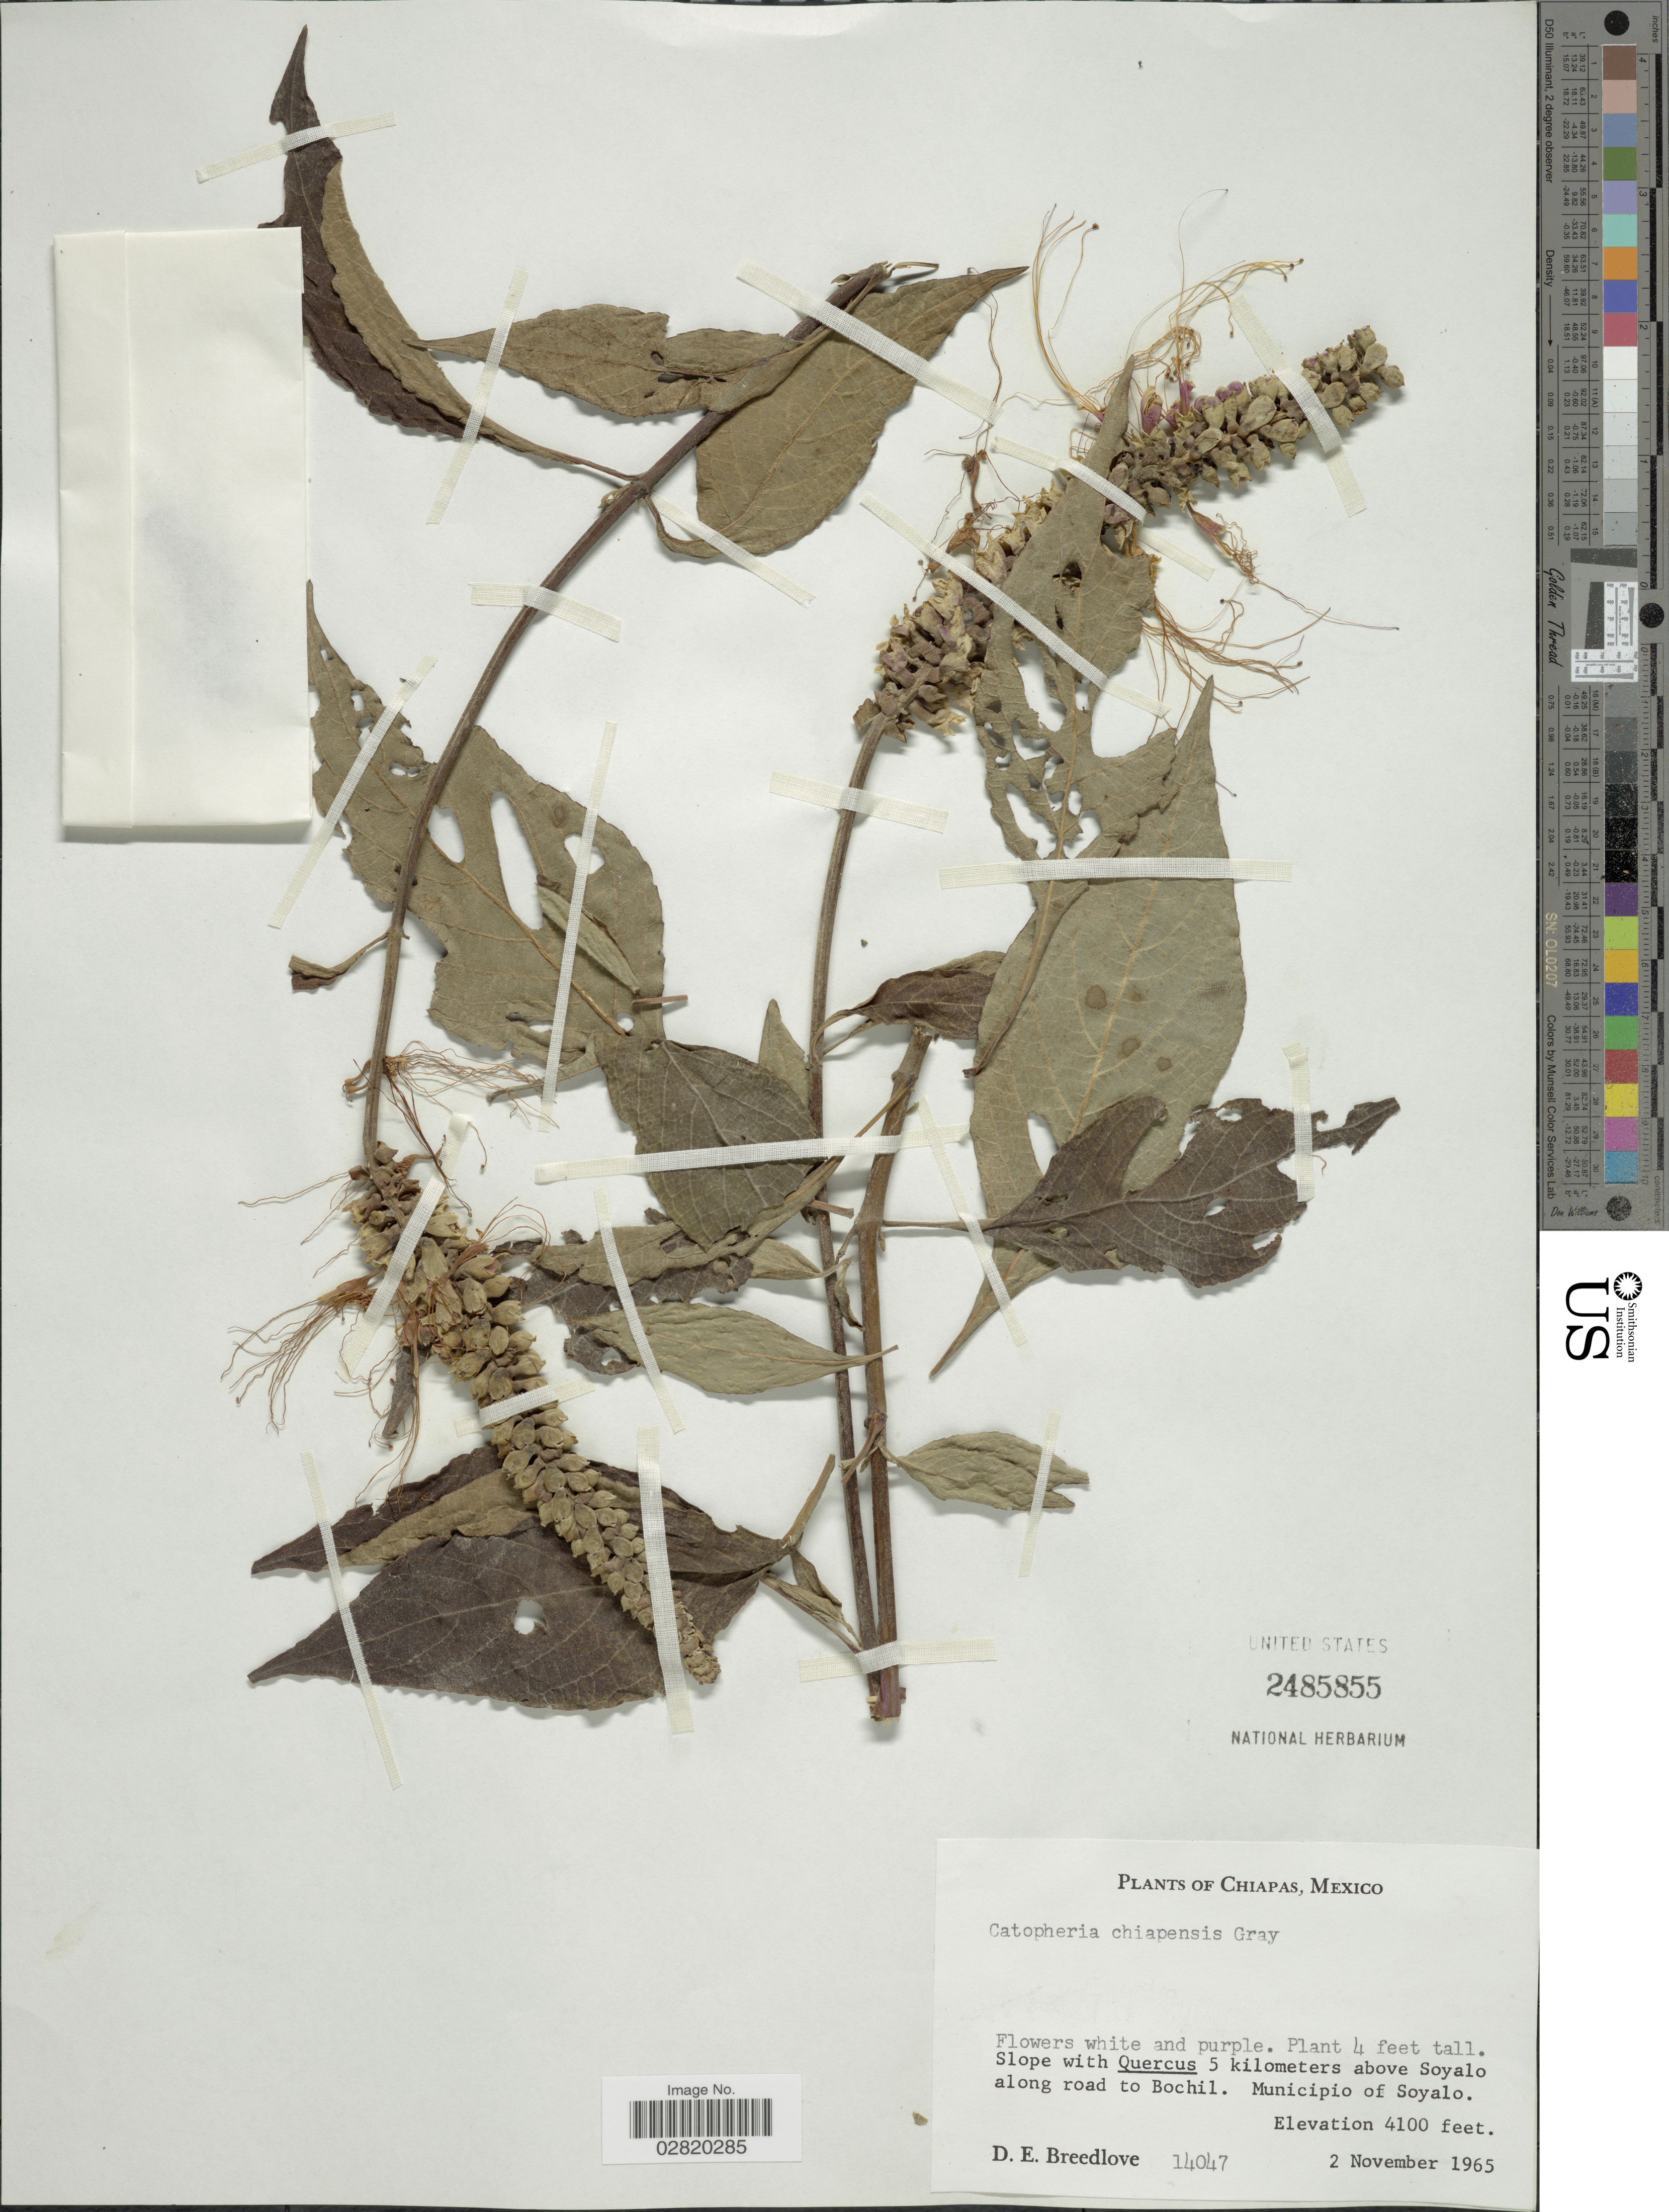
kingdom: Plantae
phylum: Tracheophyta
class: Magnoliopsida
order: Lamiales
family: Lamiaceae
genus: Catoferia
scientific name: Catoferia chiapensis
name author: A. Gray ex Benth.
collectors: D. E. Breedlove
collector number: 14047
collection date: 1965-11-02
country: Mexico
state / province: Chiapas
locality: Slope with Quercus 5 kilometers above Soyalo along road to Bochil. Municipio of Soyalo.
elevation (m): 1250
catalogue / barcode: US 2485855